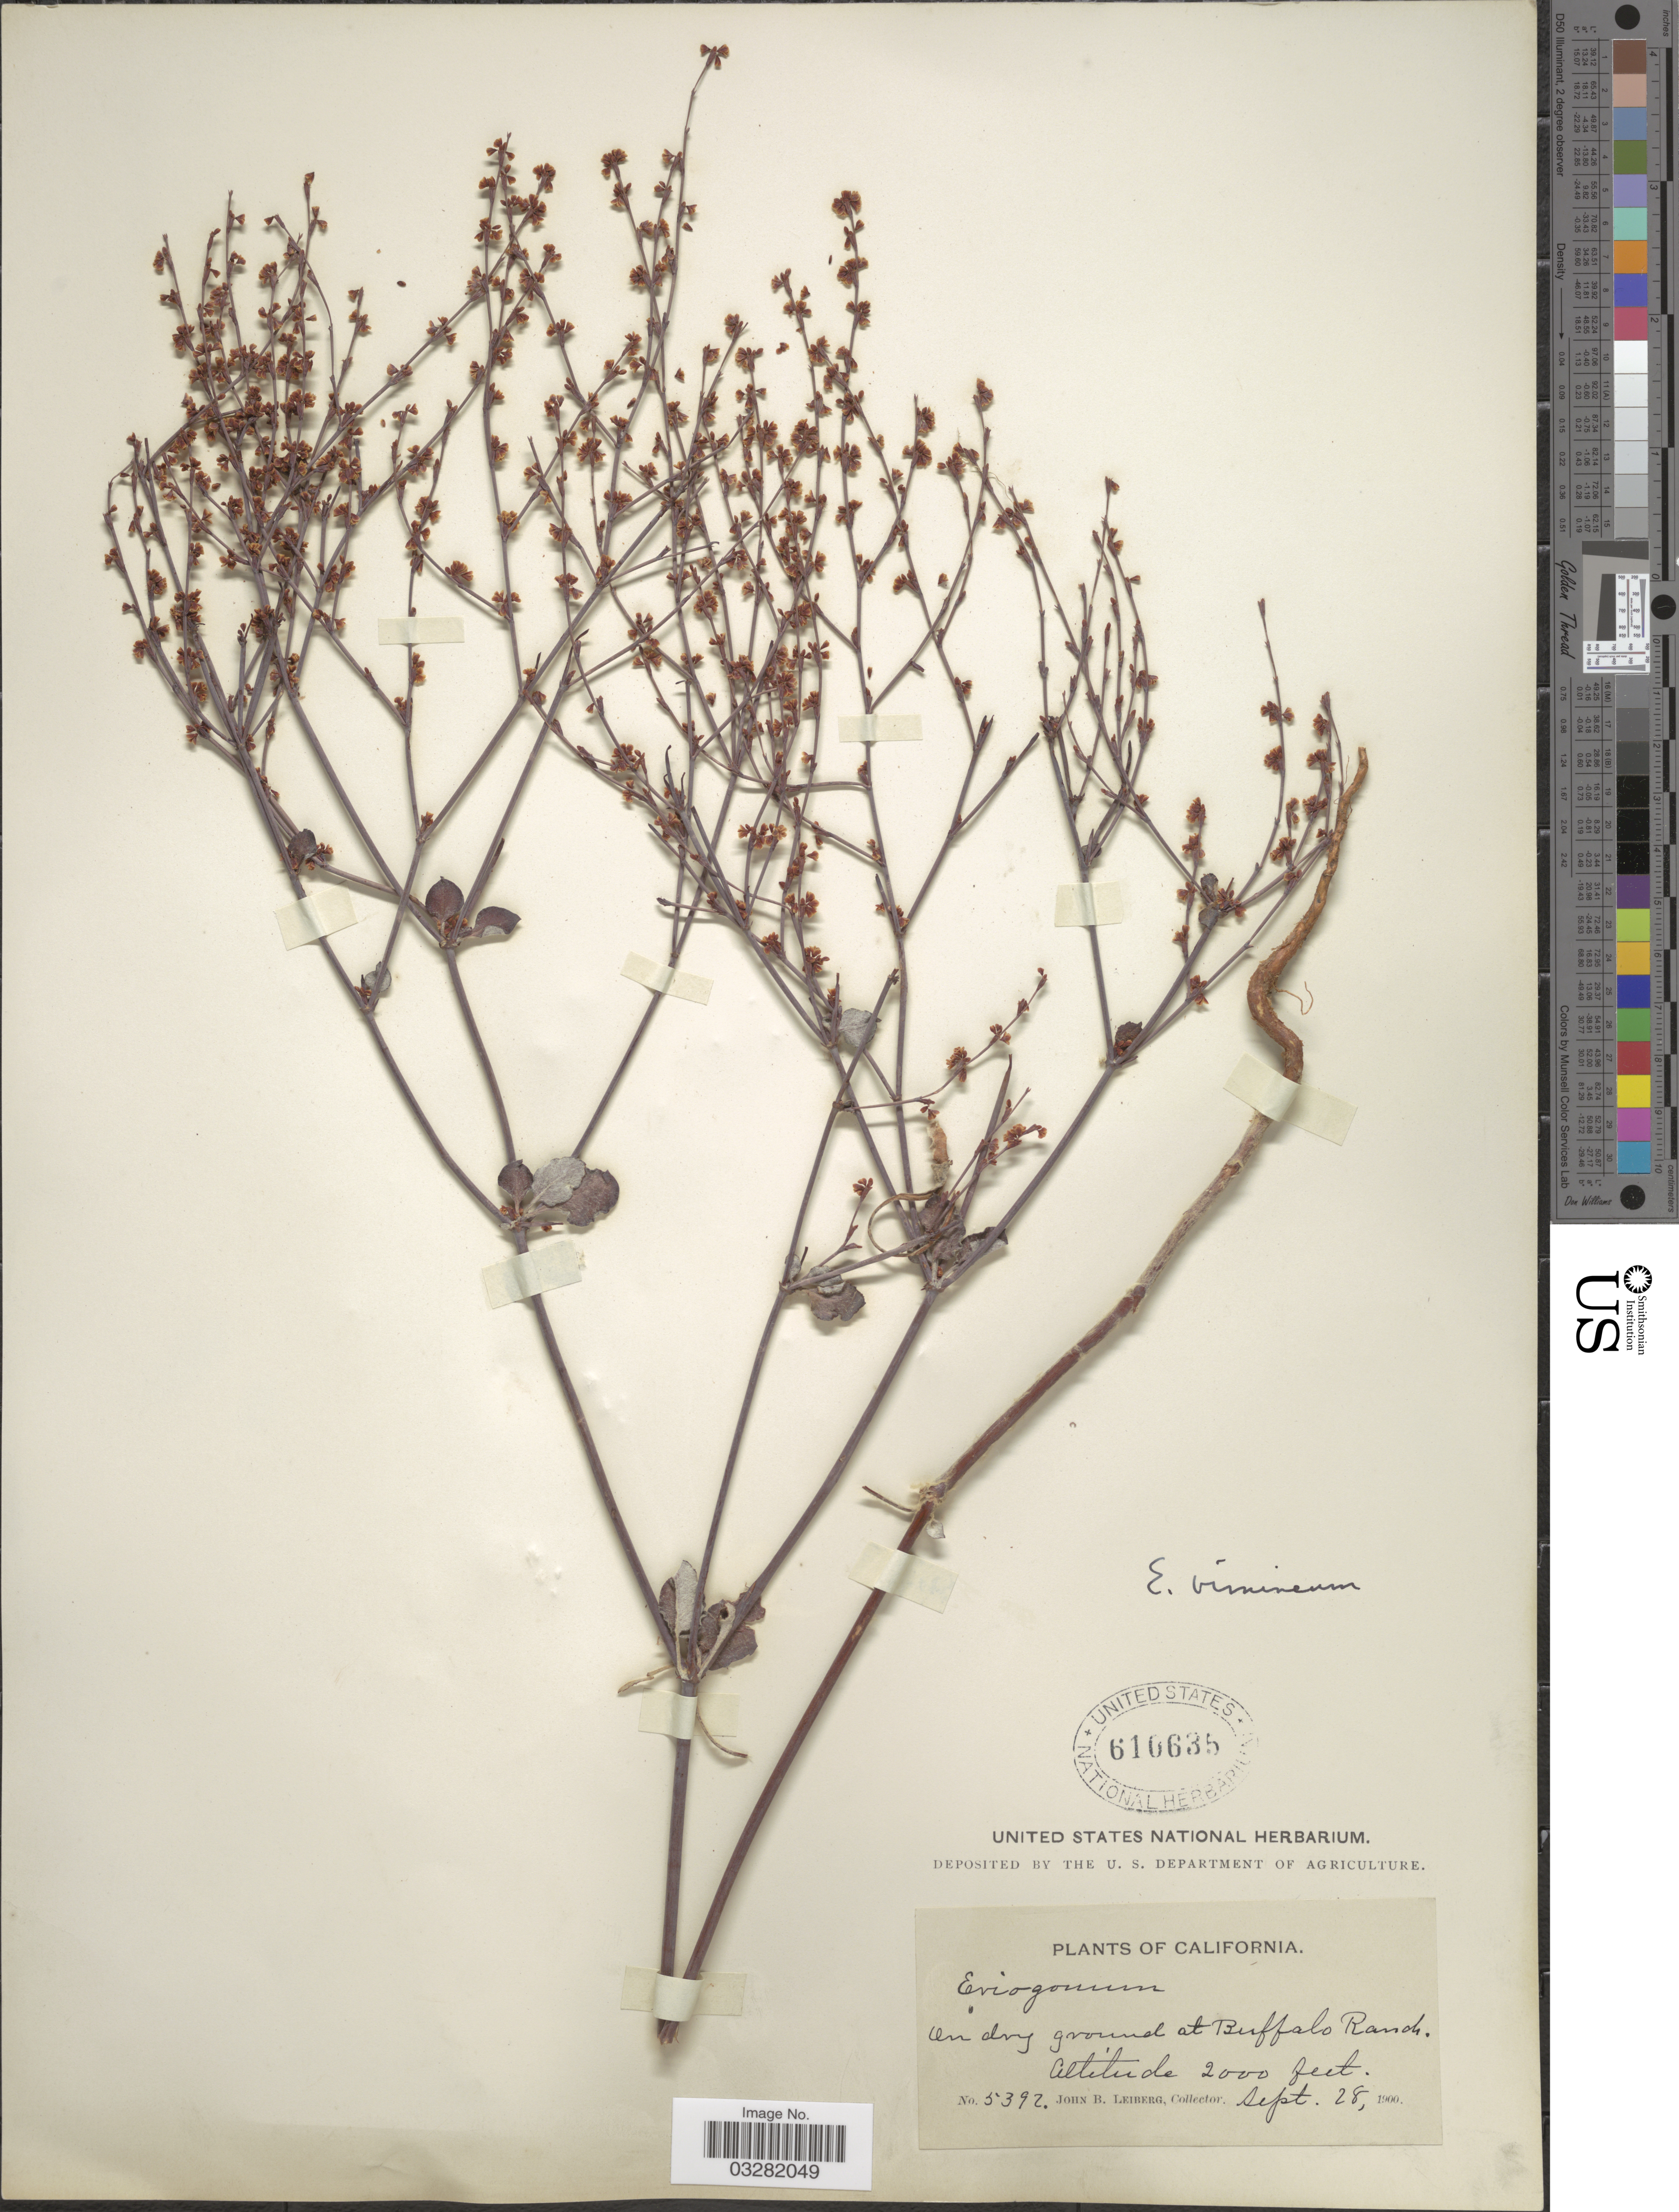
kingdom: Plantae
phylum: Tracheophyta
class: Magnoliopsida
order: Caryophyllales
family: Polygonaceae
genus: Eriogonum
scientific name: Eriogonum vimineum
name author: Douglas ex Benth.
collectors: J. B. Leiberg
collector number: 5392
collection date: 1900-09-28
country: United States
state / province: California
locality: On dry ground at Buffalo Ranch.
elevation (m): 610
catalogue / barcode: US 610635